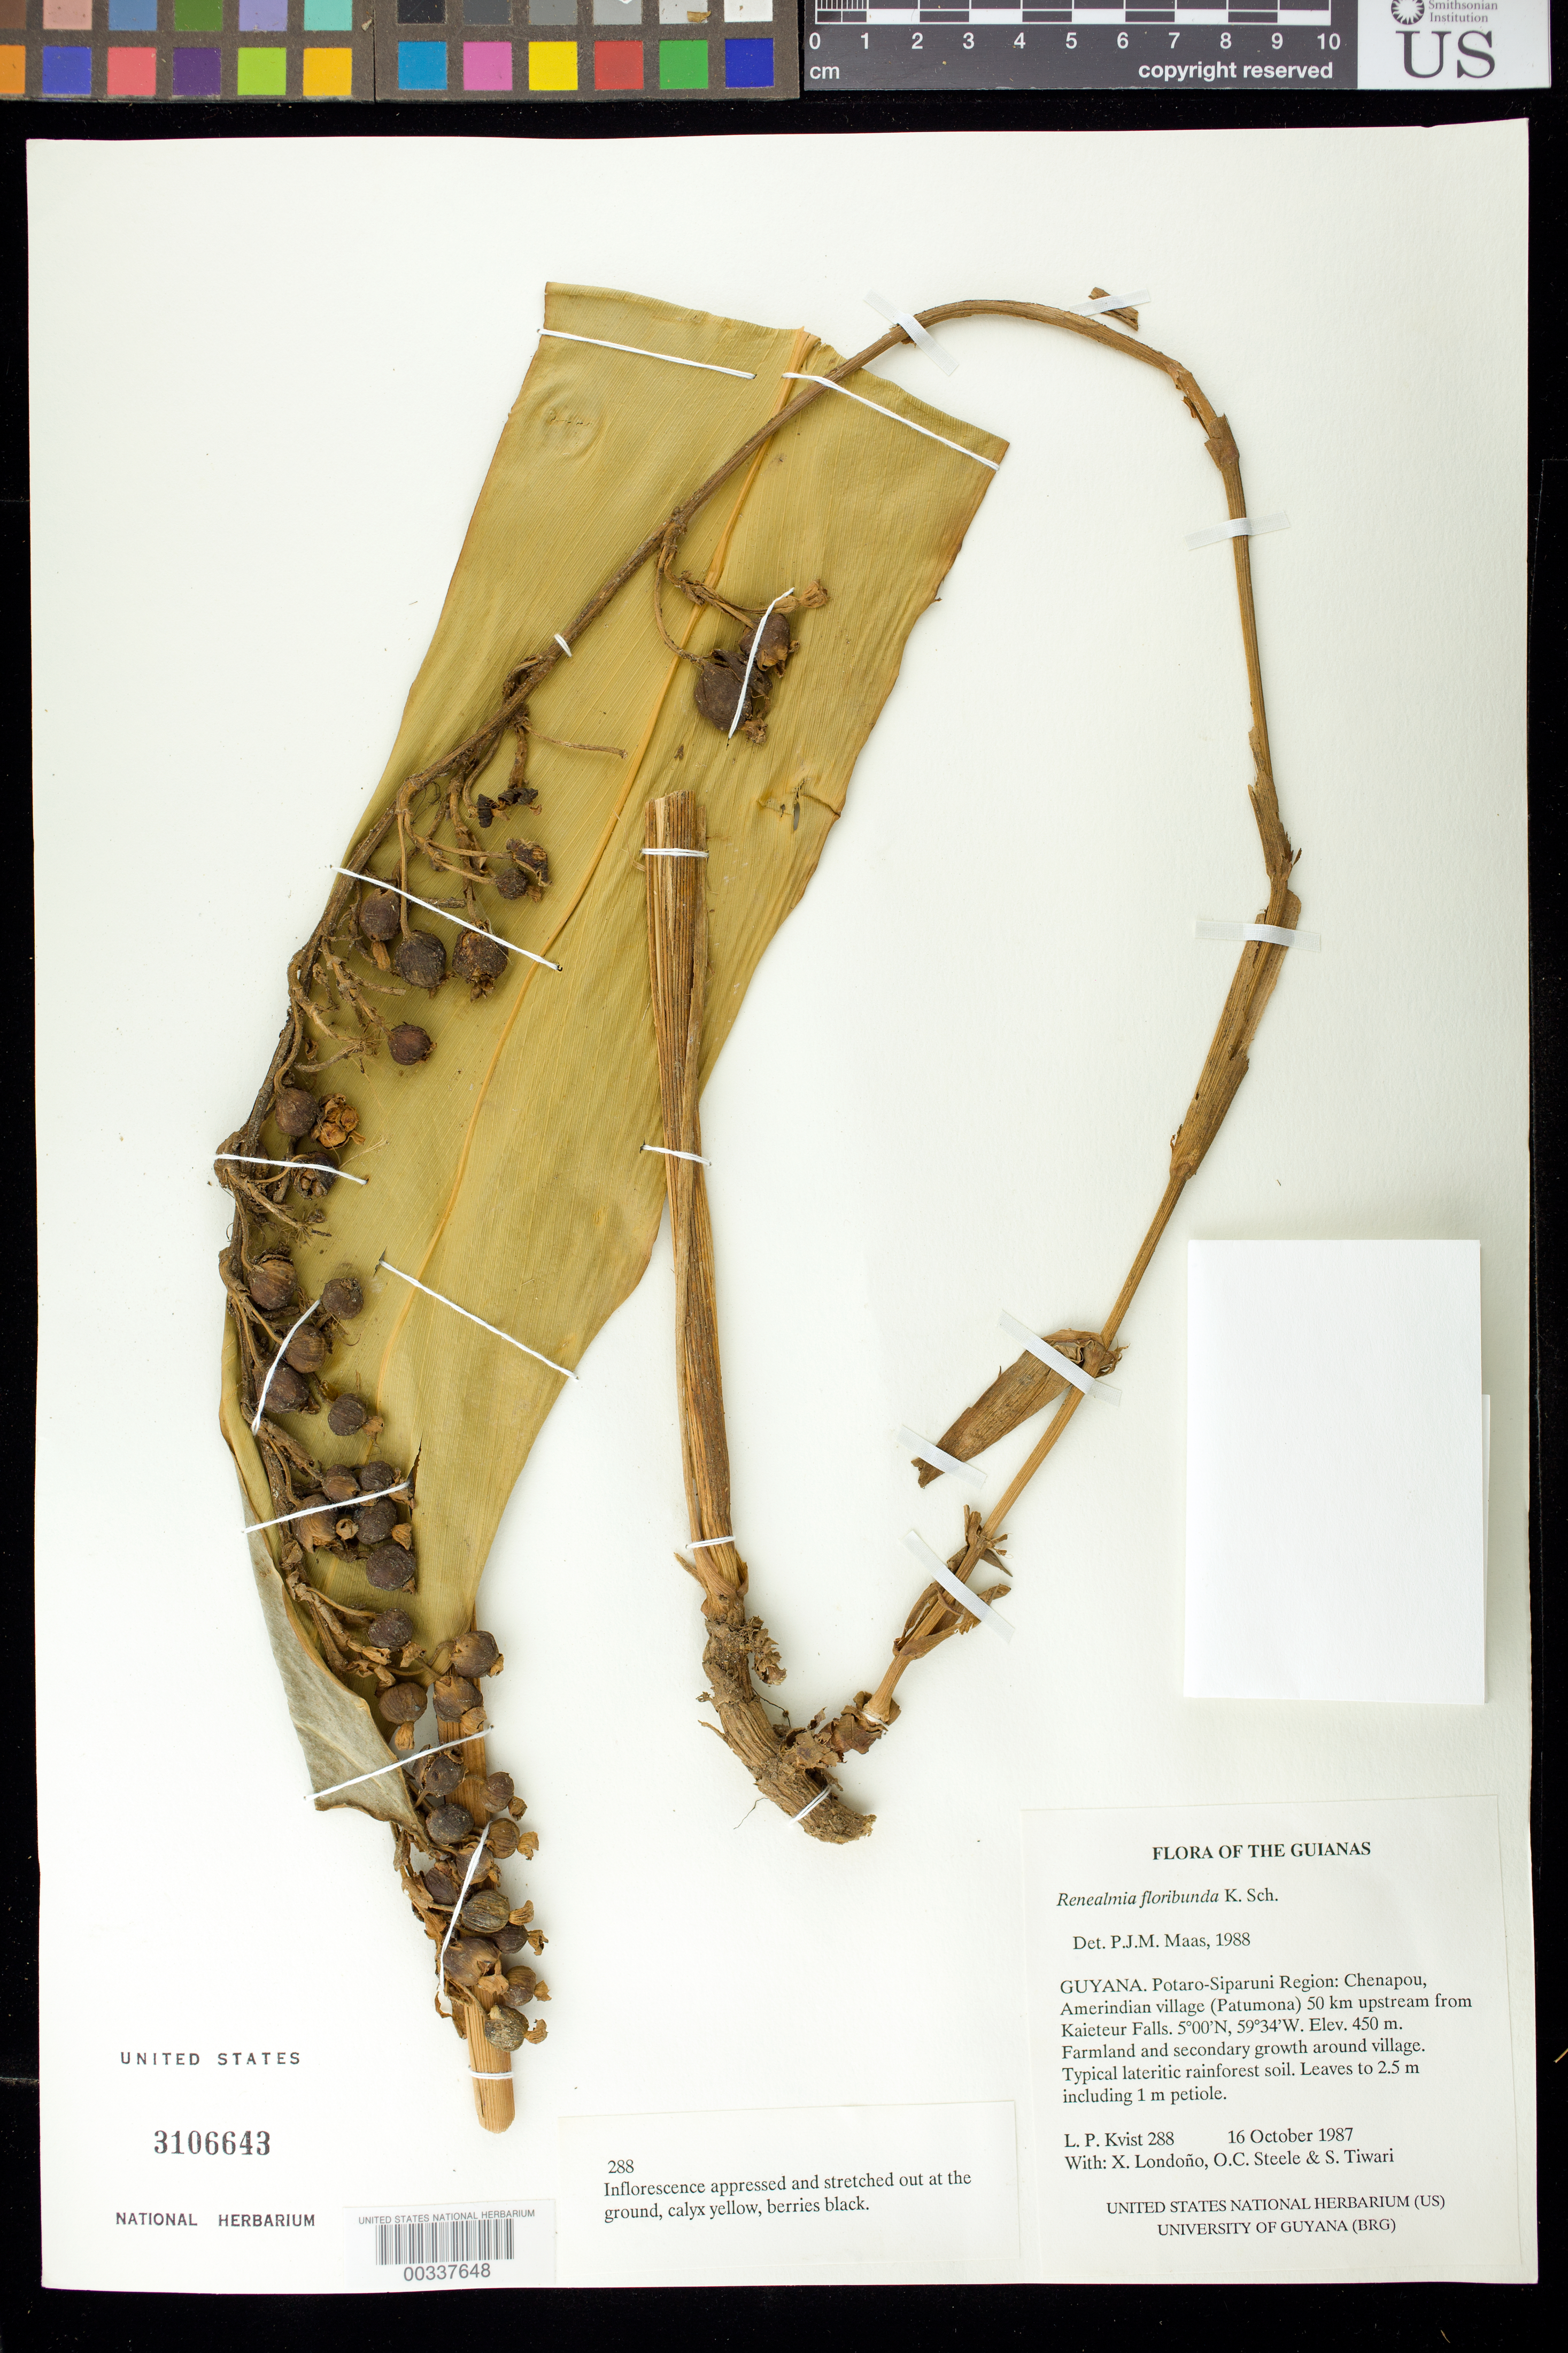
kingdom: Plantae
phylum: Tracheophyta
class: Liliopsida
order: Zingiberales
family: Zingiberaceae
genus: Renealmia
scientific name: Renealmia floribunda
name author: K. Schum.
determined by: Maas, Paul J. M.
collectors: L. P. Kvist, X. Londoño, O. C. Steele & S. Tiwari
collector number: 288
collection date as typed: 16 Oct 1987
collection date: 1987-10-16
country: Guyana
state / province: Potaro-Siparuni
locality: Chenapou, amerindian village (patumona) 50 km upstream from kaieteur falls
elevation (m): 450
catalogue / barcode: US 3106643